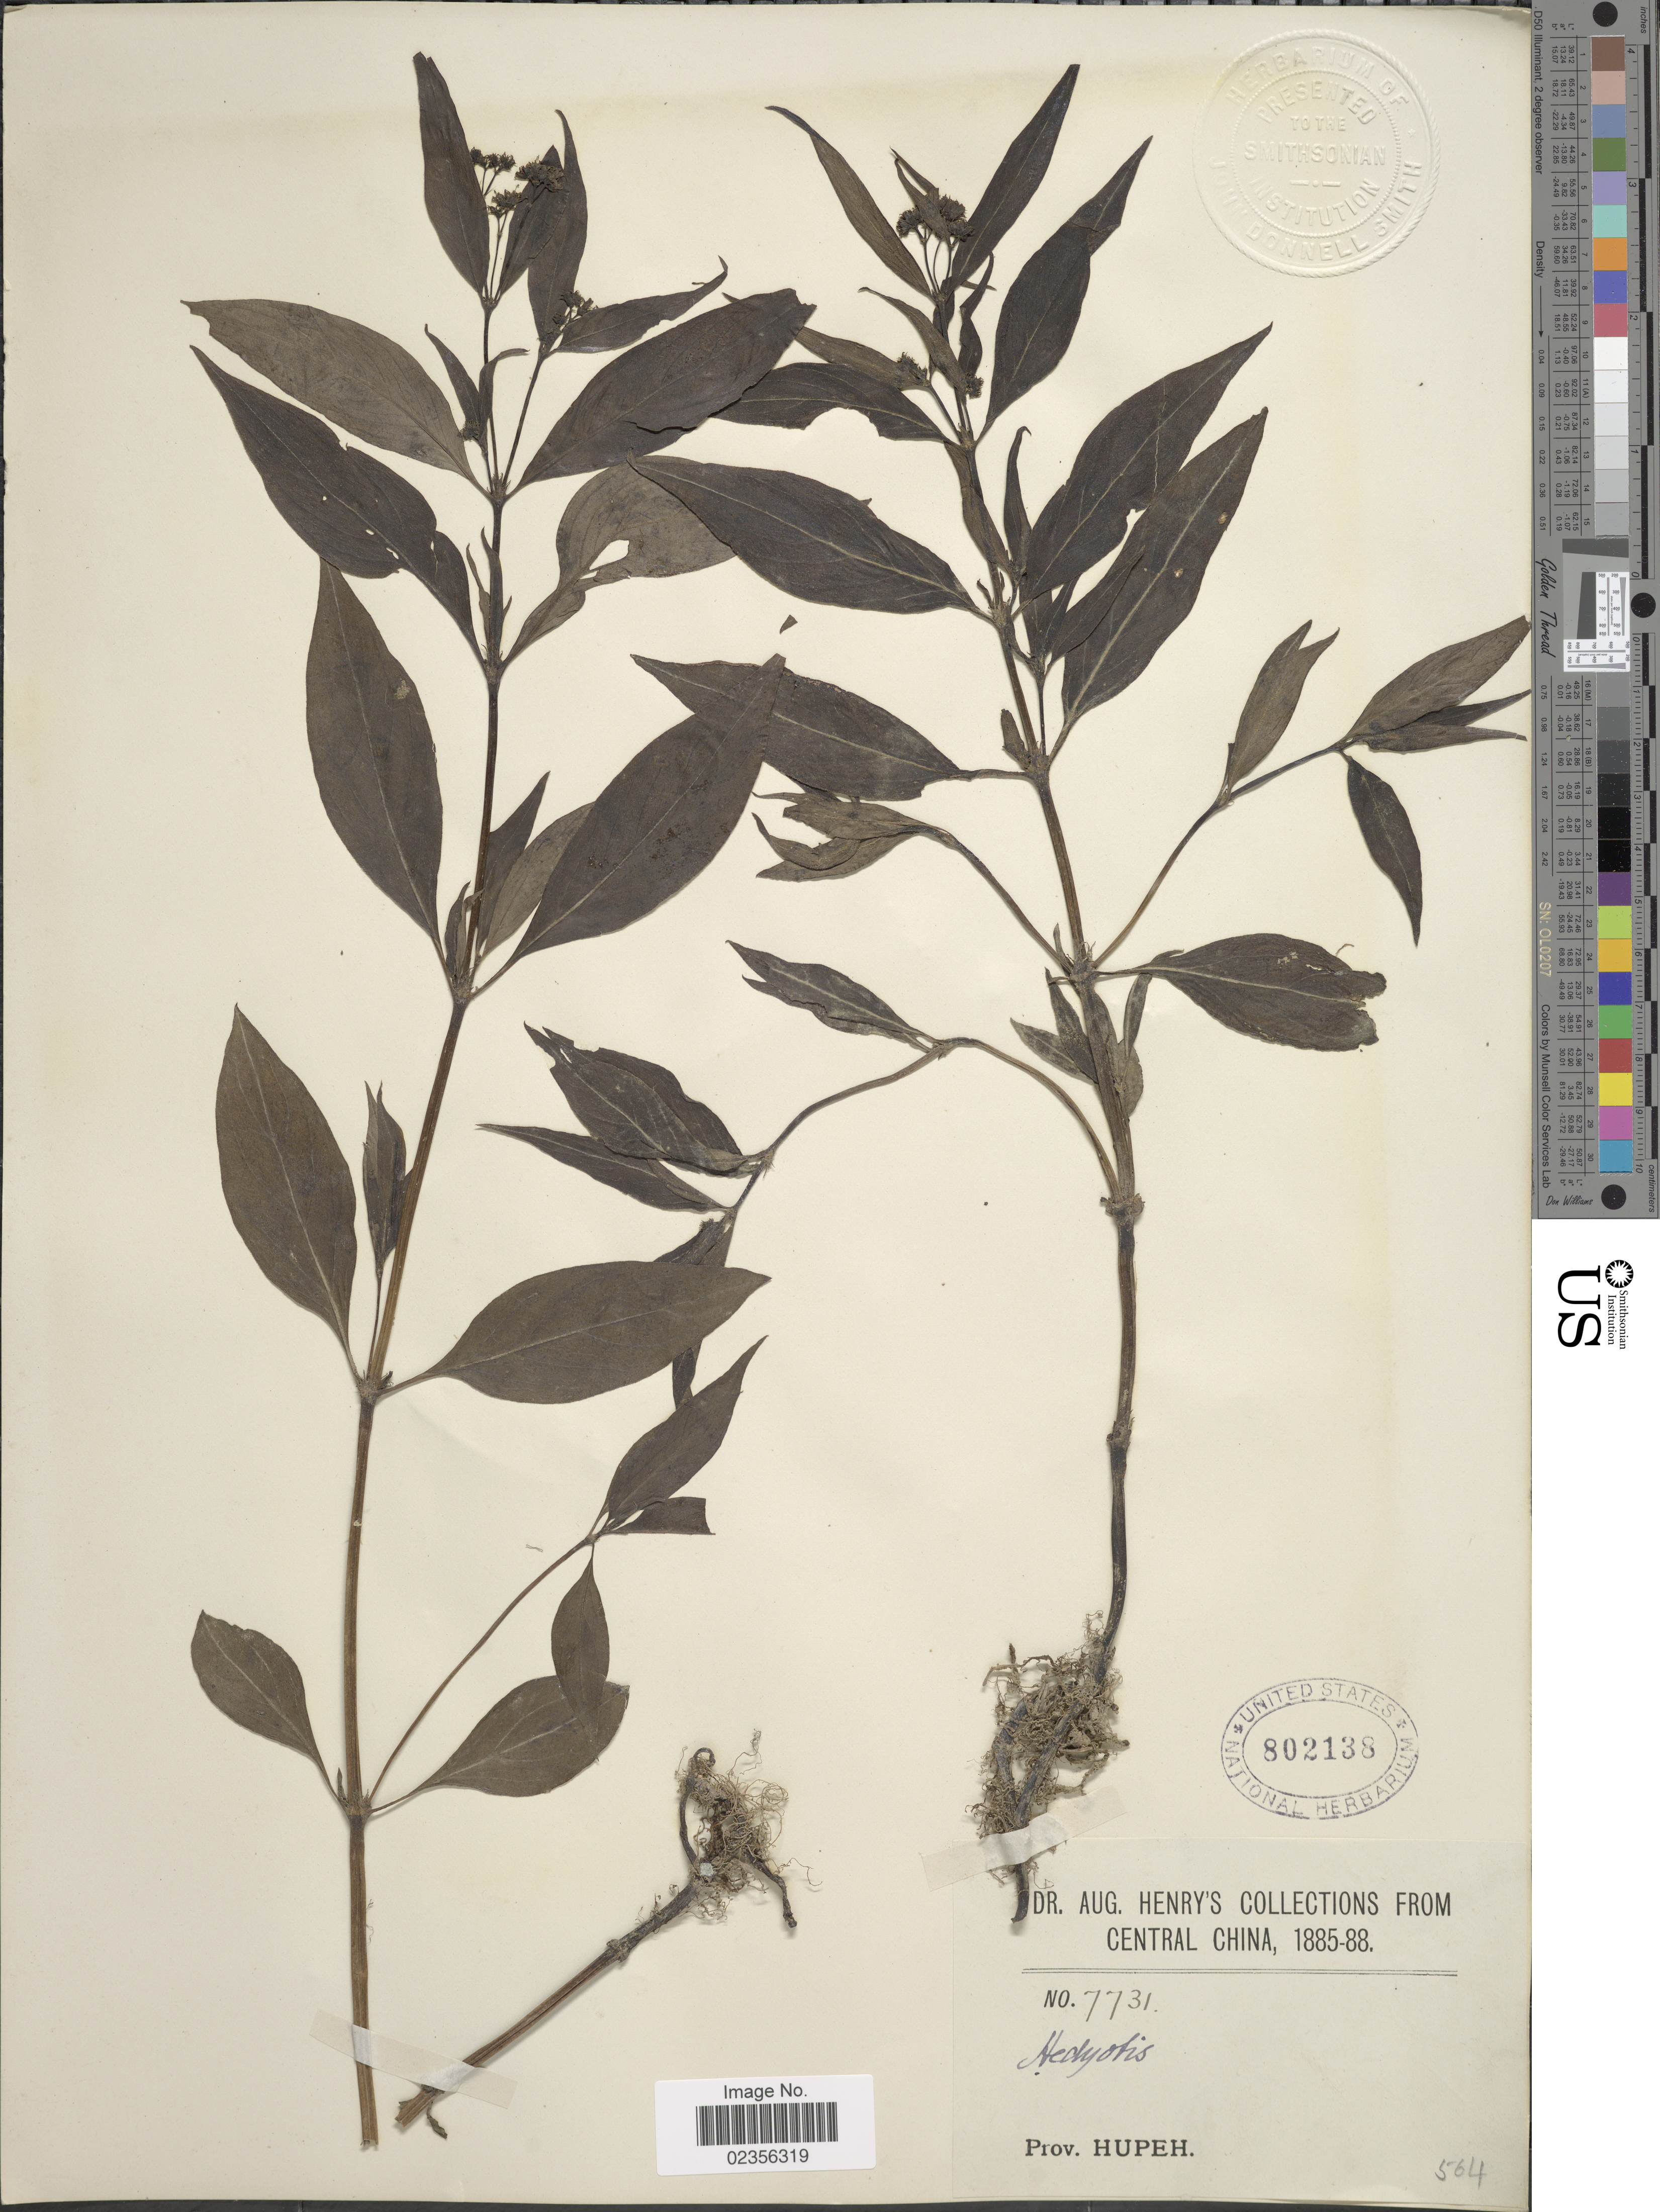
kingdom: Plantae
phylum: Tracheophyta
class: Magnoliopsida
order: Gentianales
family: Rubiaceae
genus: Hedyotis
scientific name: Hedyotis sp.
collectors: A. Henry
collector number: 7731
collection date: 1885/1888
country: China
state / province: Hubei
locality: Central China, Prov. Hupeh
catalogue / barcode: US 802138